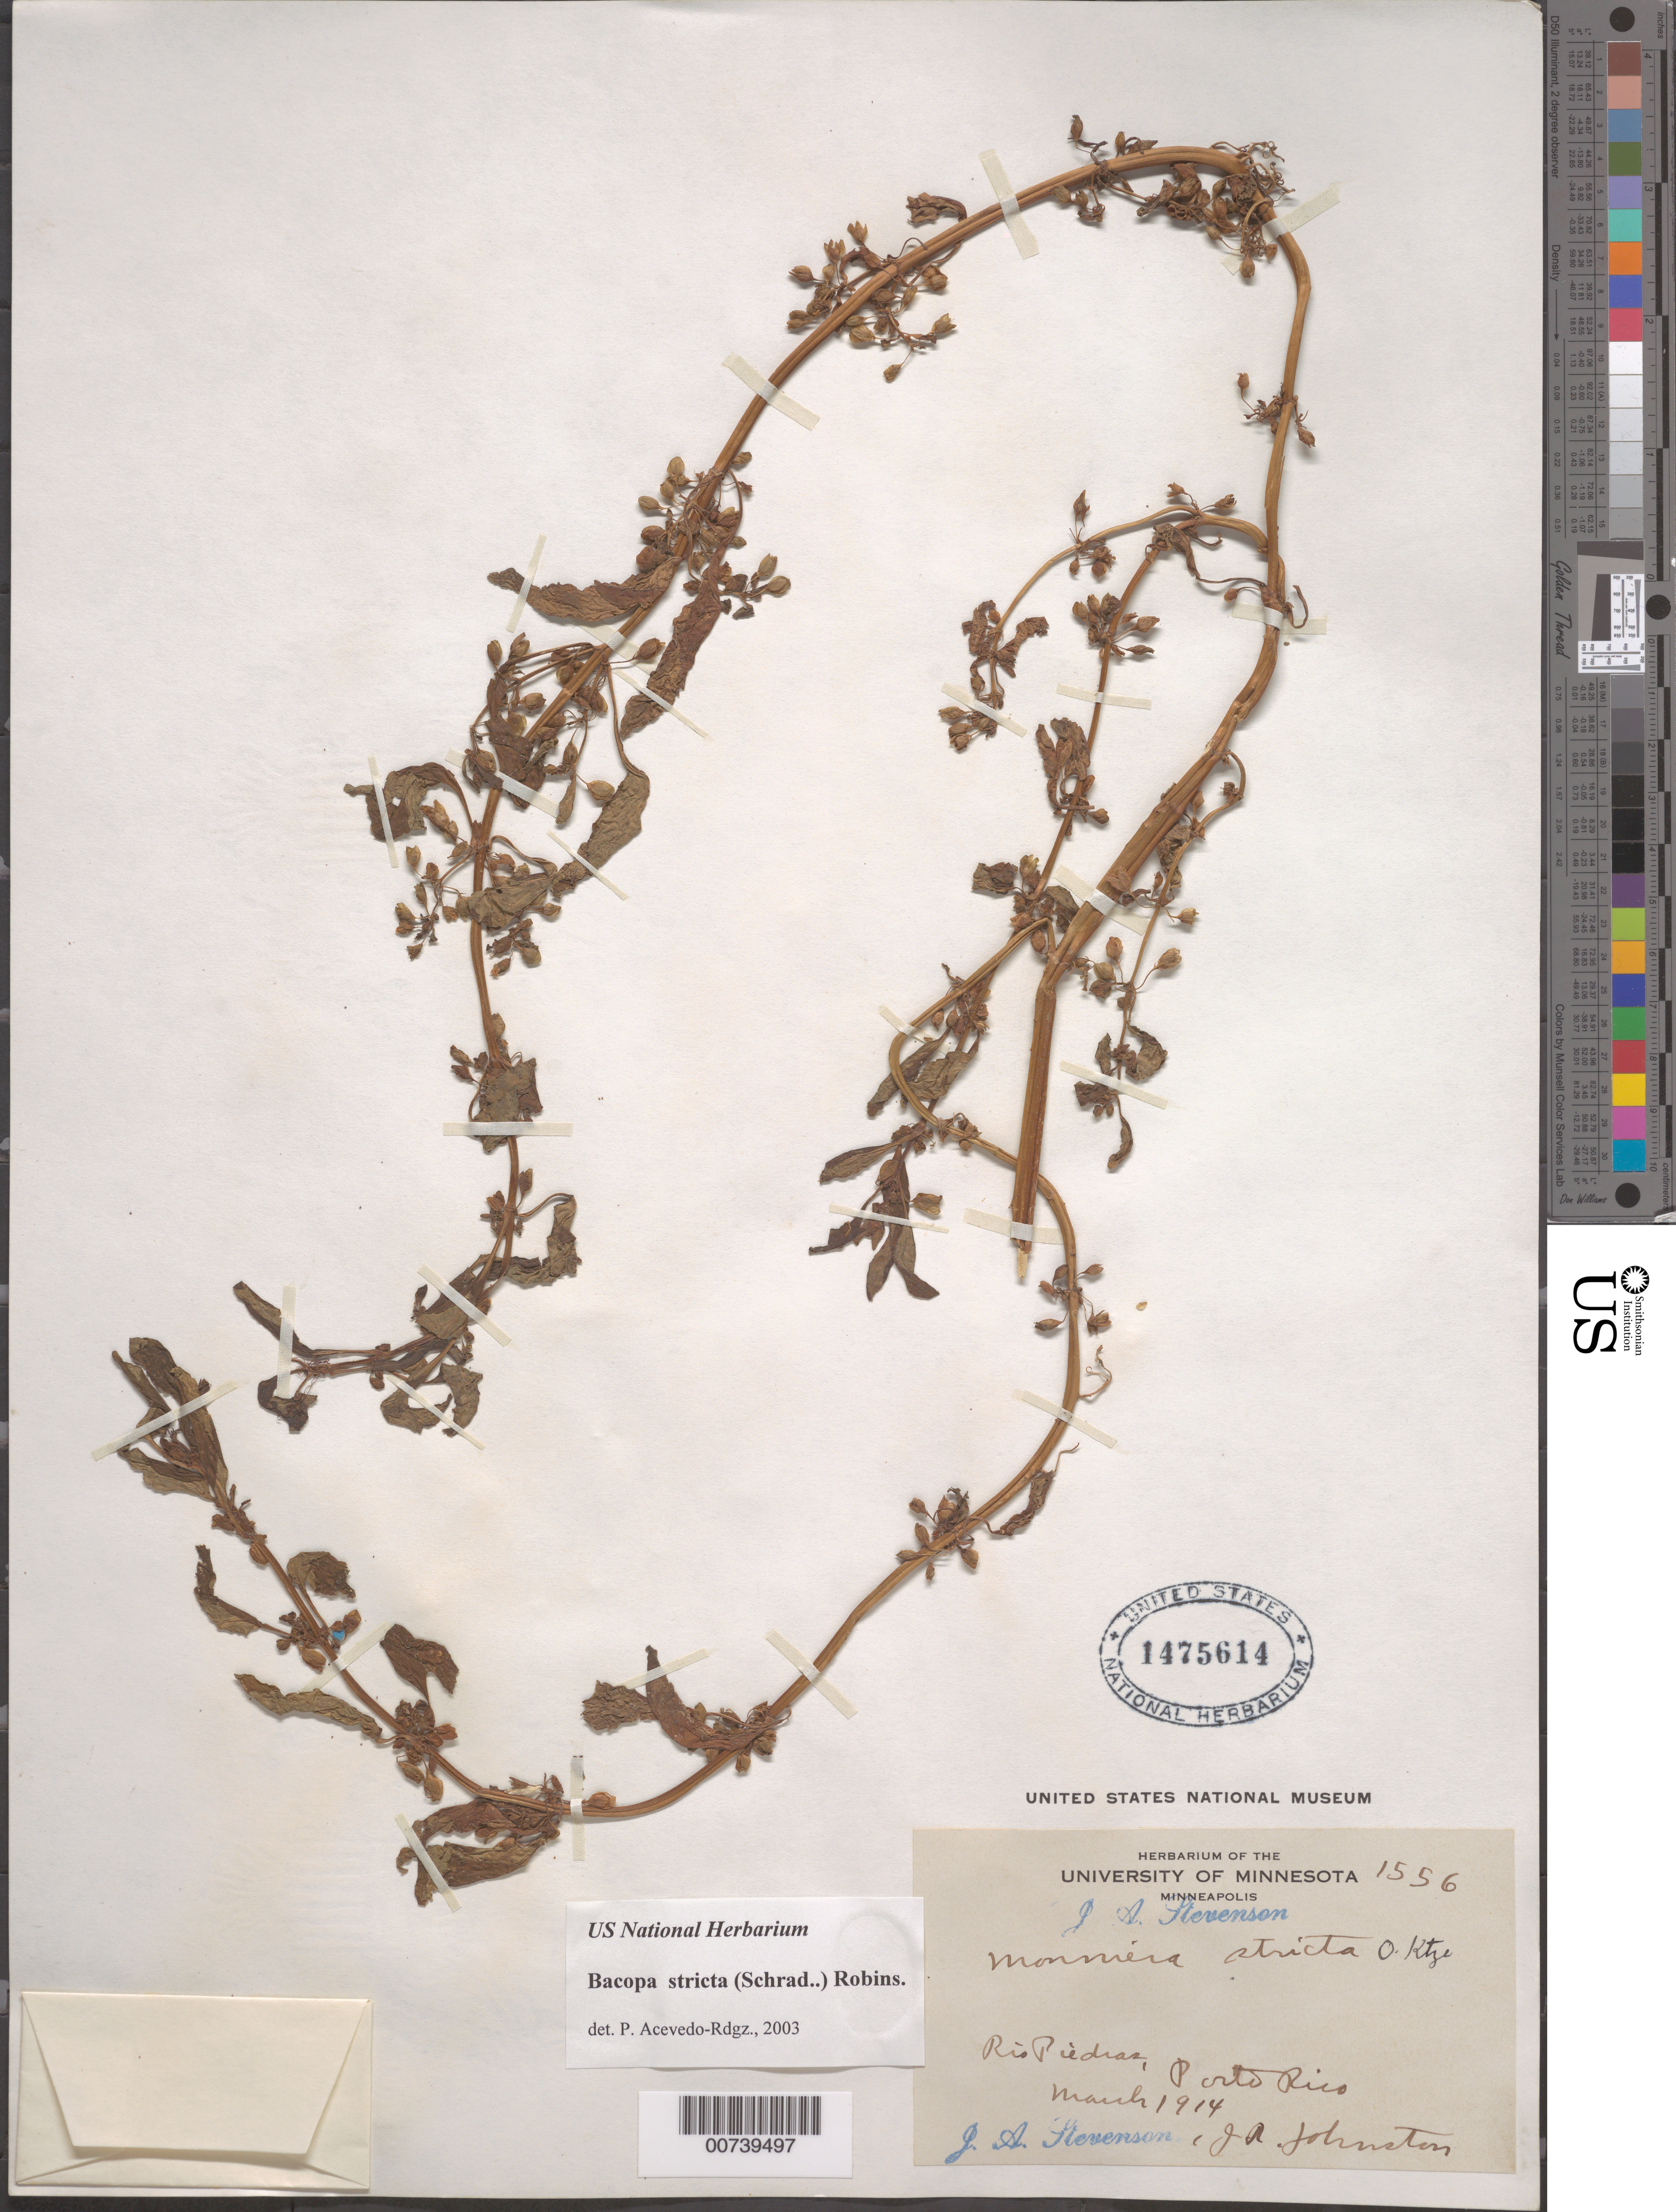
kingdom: Plantae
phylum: Tracheophyta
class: Magnoliopsida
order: Lamiales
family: Plantaginaceae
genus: Bacopa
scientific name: Bacopa stricta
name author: (Schrad.) B.L. Rob.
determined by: Acevedo-Rodríguez, P., (BOT), Smithsonian Institution - National Museum of Natural History (UNITED STATES)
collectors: J. Stevenson & J. Johnston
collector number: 1556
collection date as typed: Mar 1914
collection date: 1914-03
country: Puerto Rico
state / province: San Juan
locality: Río Piedras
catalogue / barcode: US 1475614